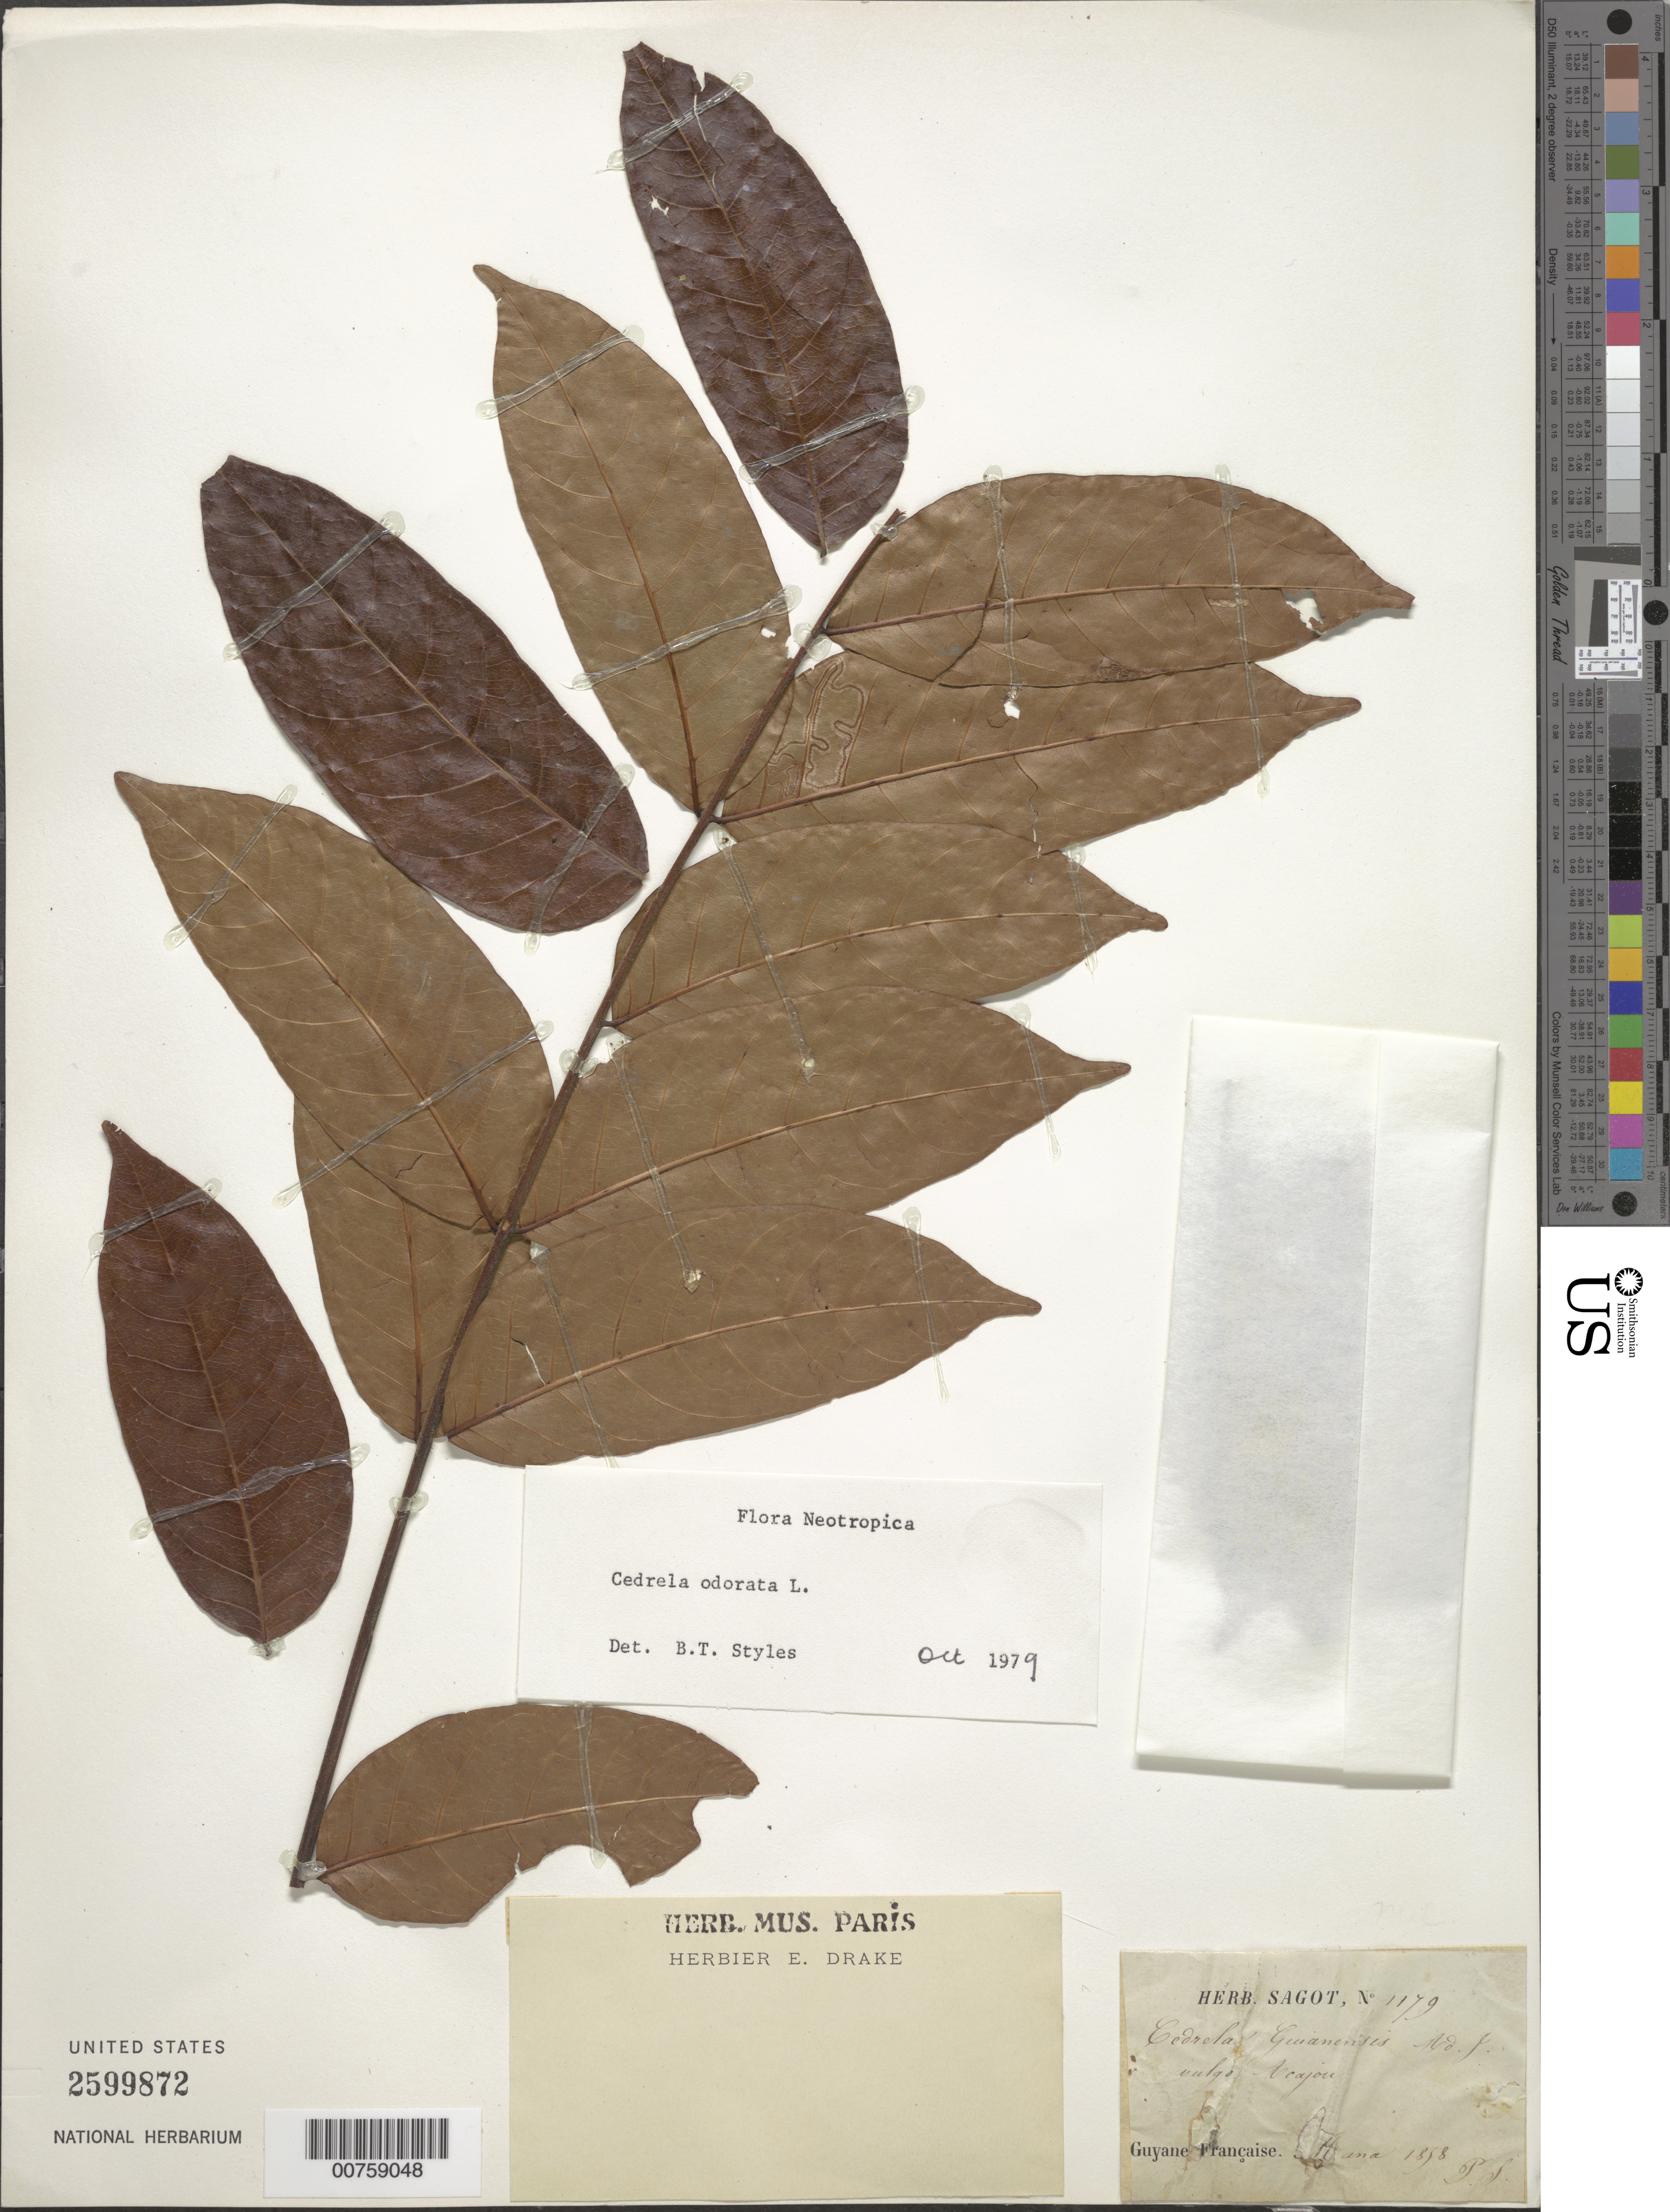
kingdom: Plantae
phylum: Tracheophyta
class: Magnoliopsida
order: Sapindales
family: Meliaceae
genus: Cedrela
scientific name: Cedrela odorata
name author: L.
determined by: Styles, B. T.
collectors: P. A. Sagot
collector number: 1179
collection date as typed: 1858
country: French Guiana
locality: Mana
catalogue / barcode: US 2599872